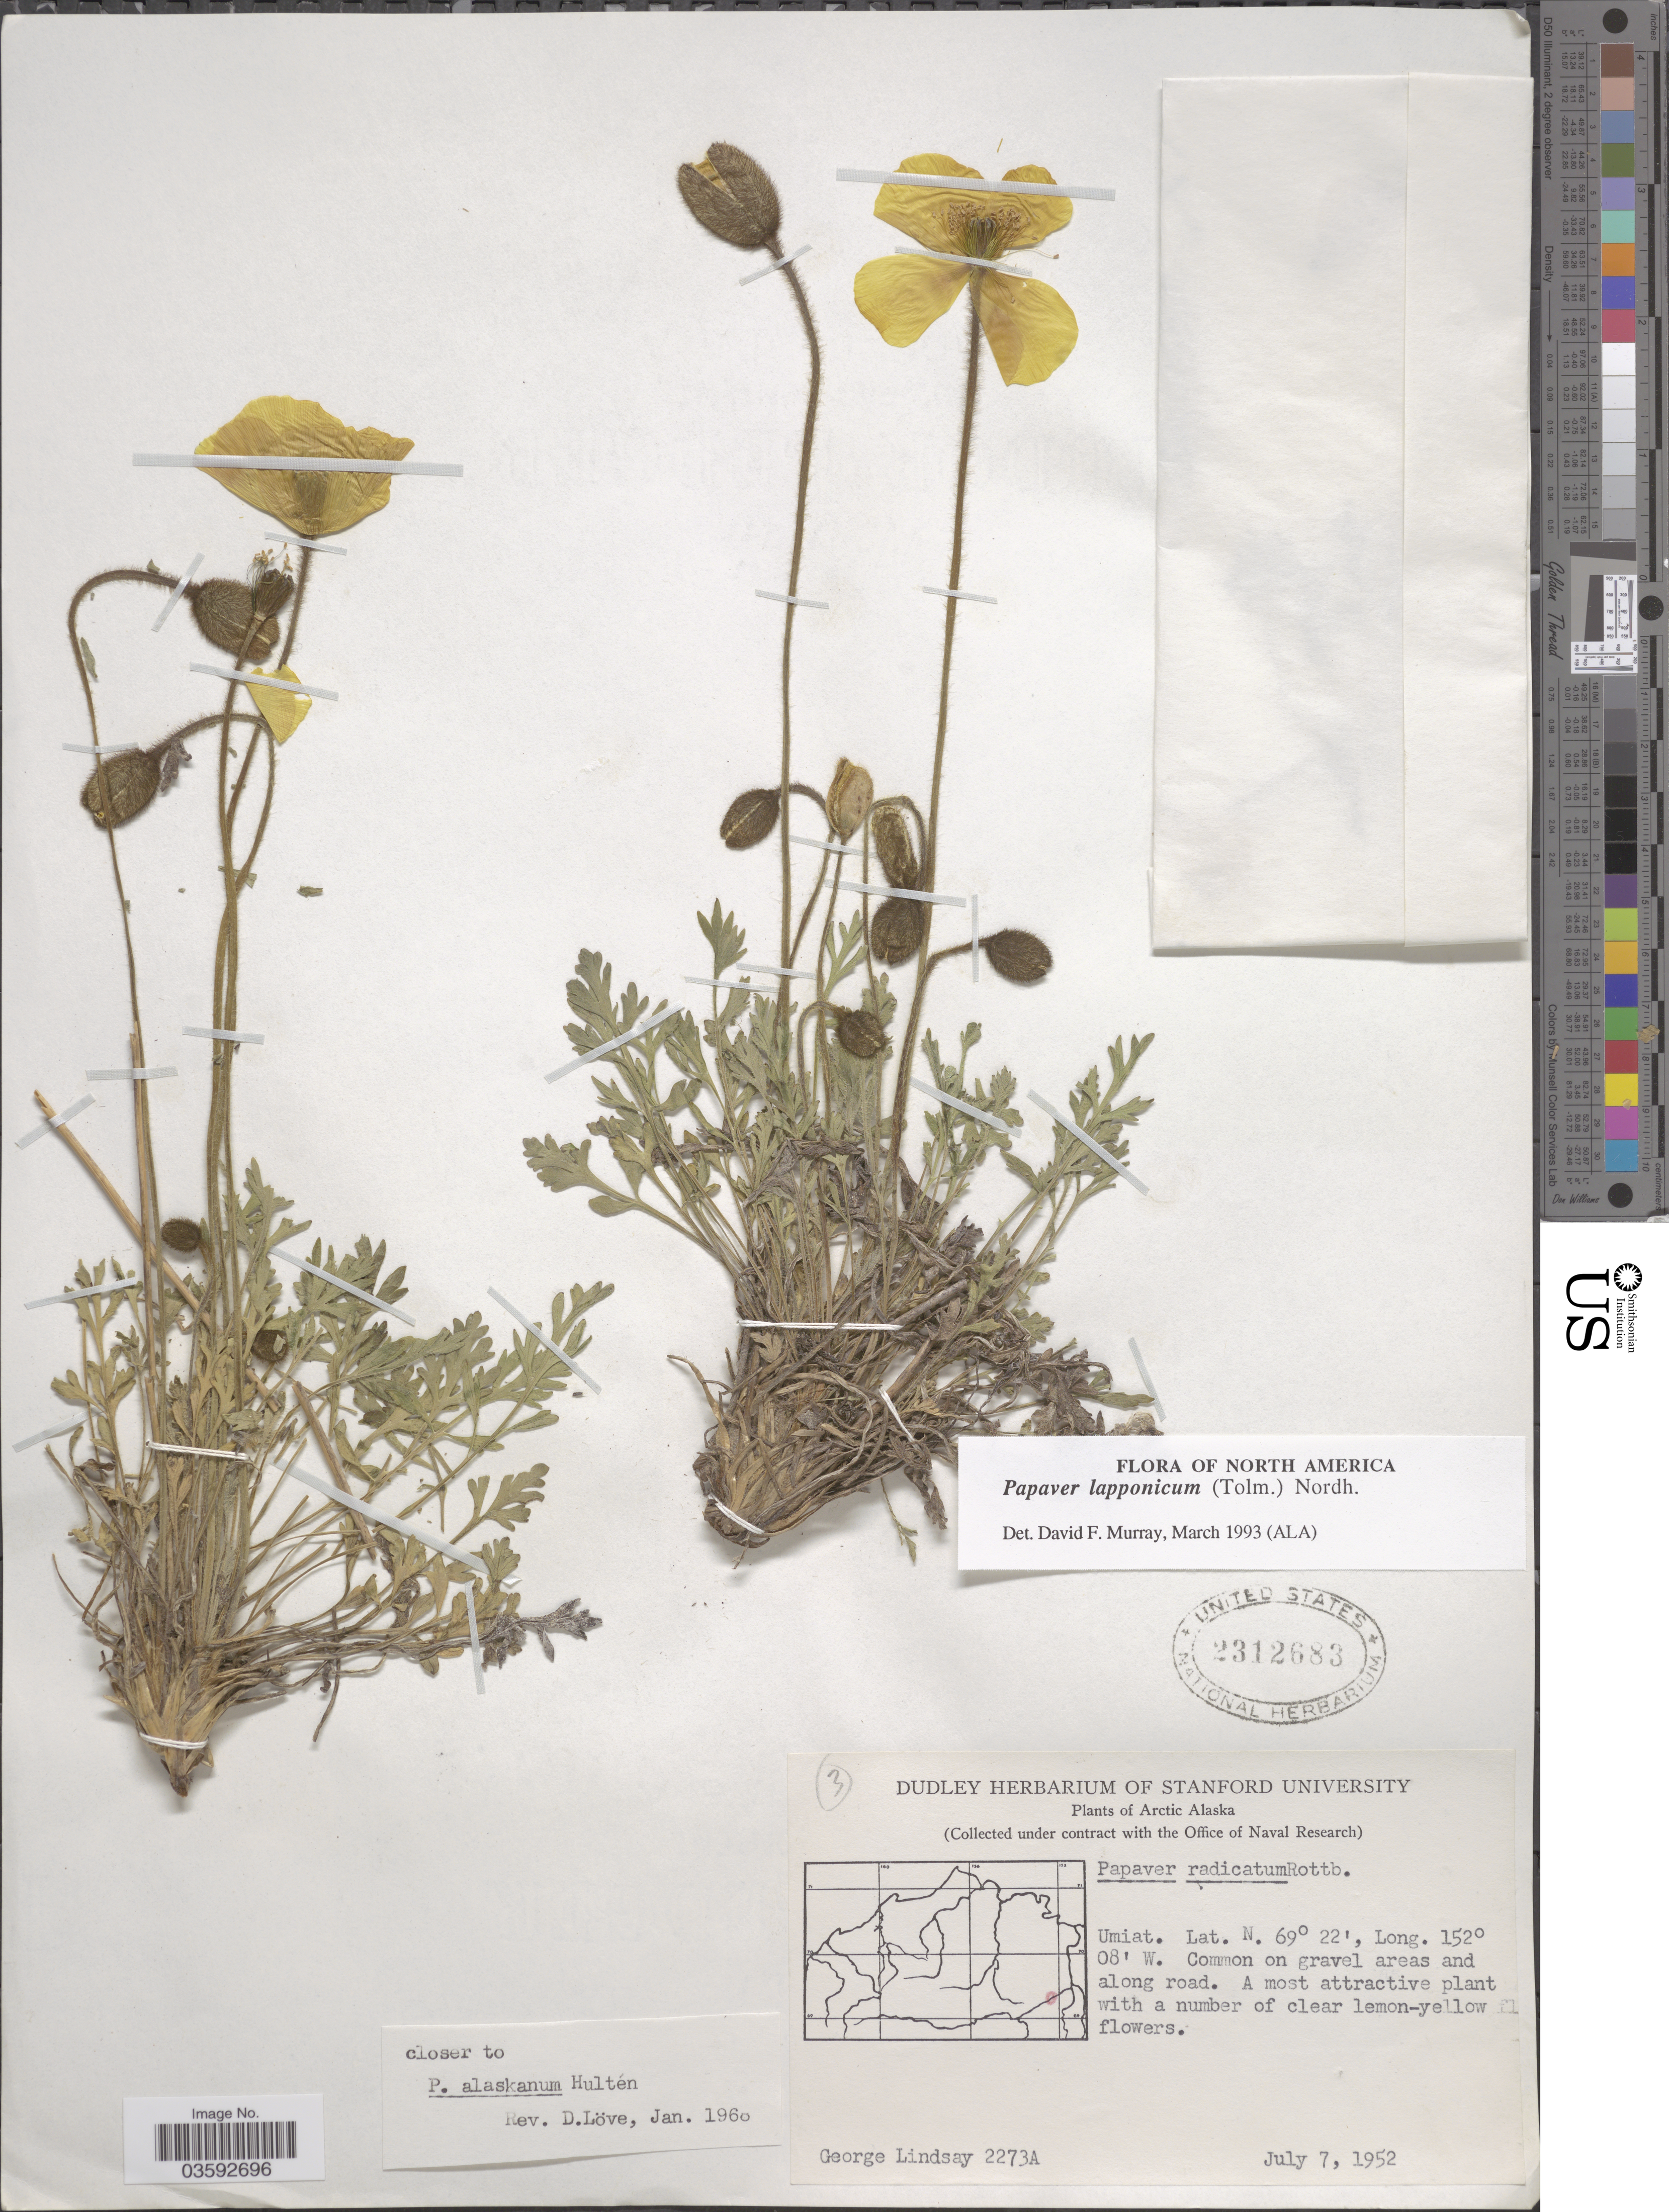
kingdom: Plantae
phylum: Tracheophyta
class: Magnoliopsida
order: Ranunculales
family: Papaveraceae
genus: Papaver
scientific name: Papaver lapponicum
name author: (Tolm.) Nordh.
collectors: G. Lindsay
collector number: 2273A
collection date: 1952-07-07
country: United States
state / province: Alaska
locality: Arctic Alaska. Umiat.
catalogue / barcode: US 2312683